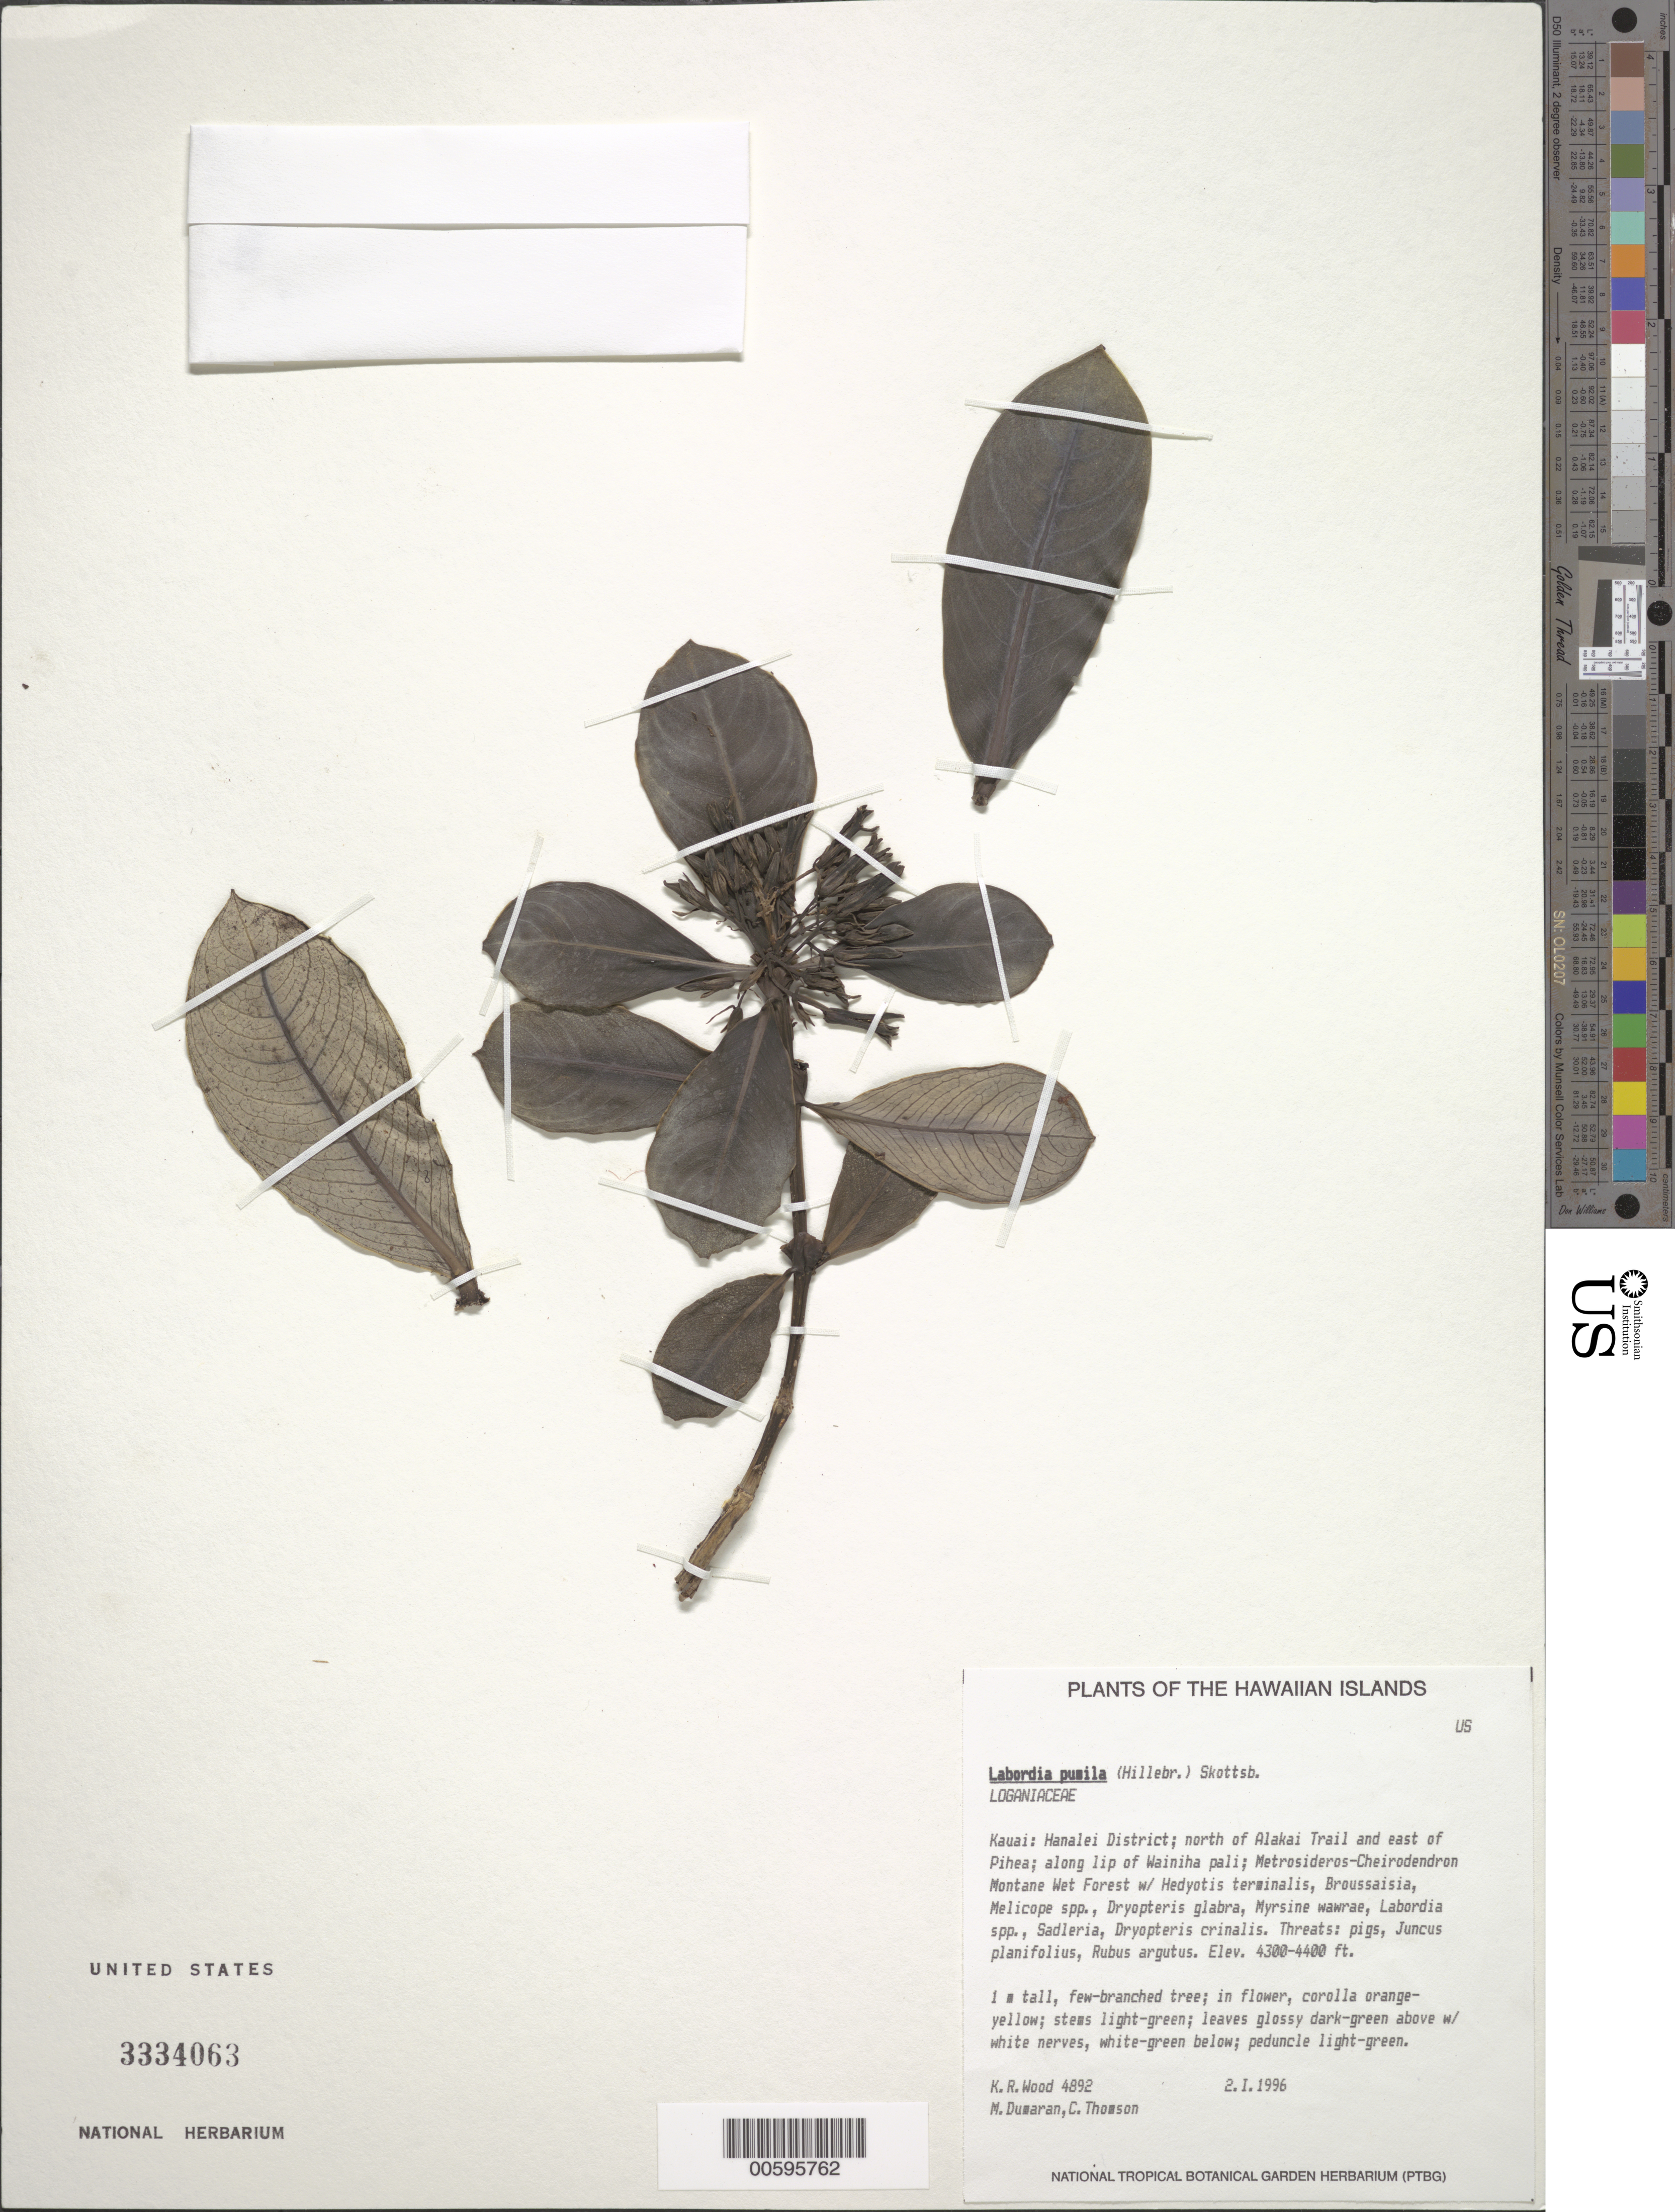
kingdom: Plantae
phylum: Tracheophyta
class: Magnoliopsida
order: Gentianales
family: Loganiaceae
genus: Geniostoma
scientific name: Geniostoma pumilum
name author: (Hillebr.) Byng & Christenh.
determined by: Wagner, W. L., (BOT), Smithsonian Institution - National Museum of Natural History (UNITED STATES)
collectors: K. R. Wood, M. Dumaran & C. Thomson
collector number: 4892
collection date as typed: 2 Jan 1996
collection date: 1996-01-02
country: United States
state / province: Hawaii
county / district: Kauai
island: Kaua'i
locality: Hanalei Dist; N of Alakai Trail and E of Pihea; along lip of Wainiha pali.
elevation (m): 1311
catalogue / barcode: US 3334063